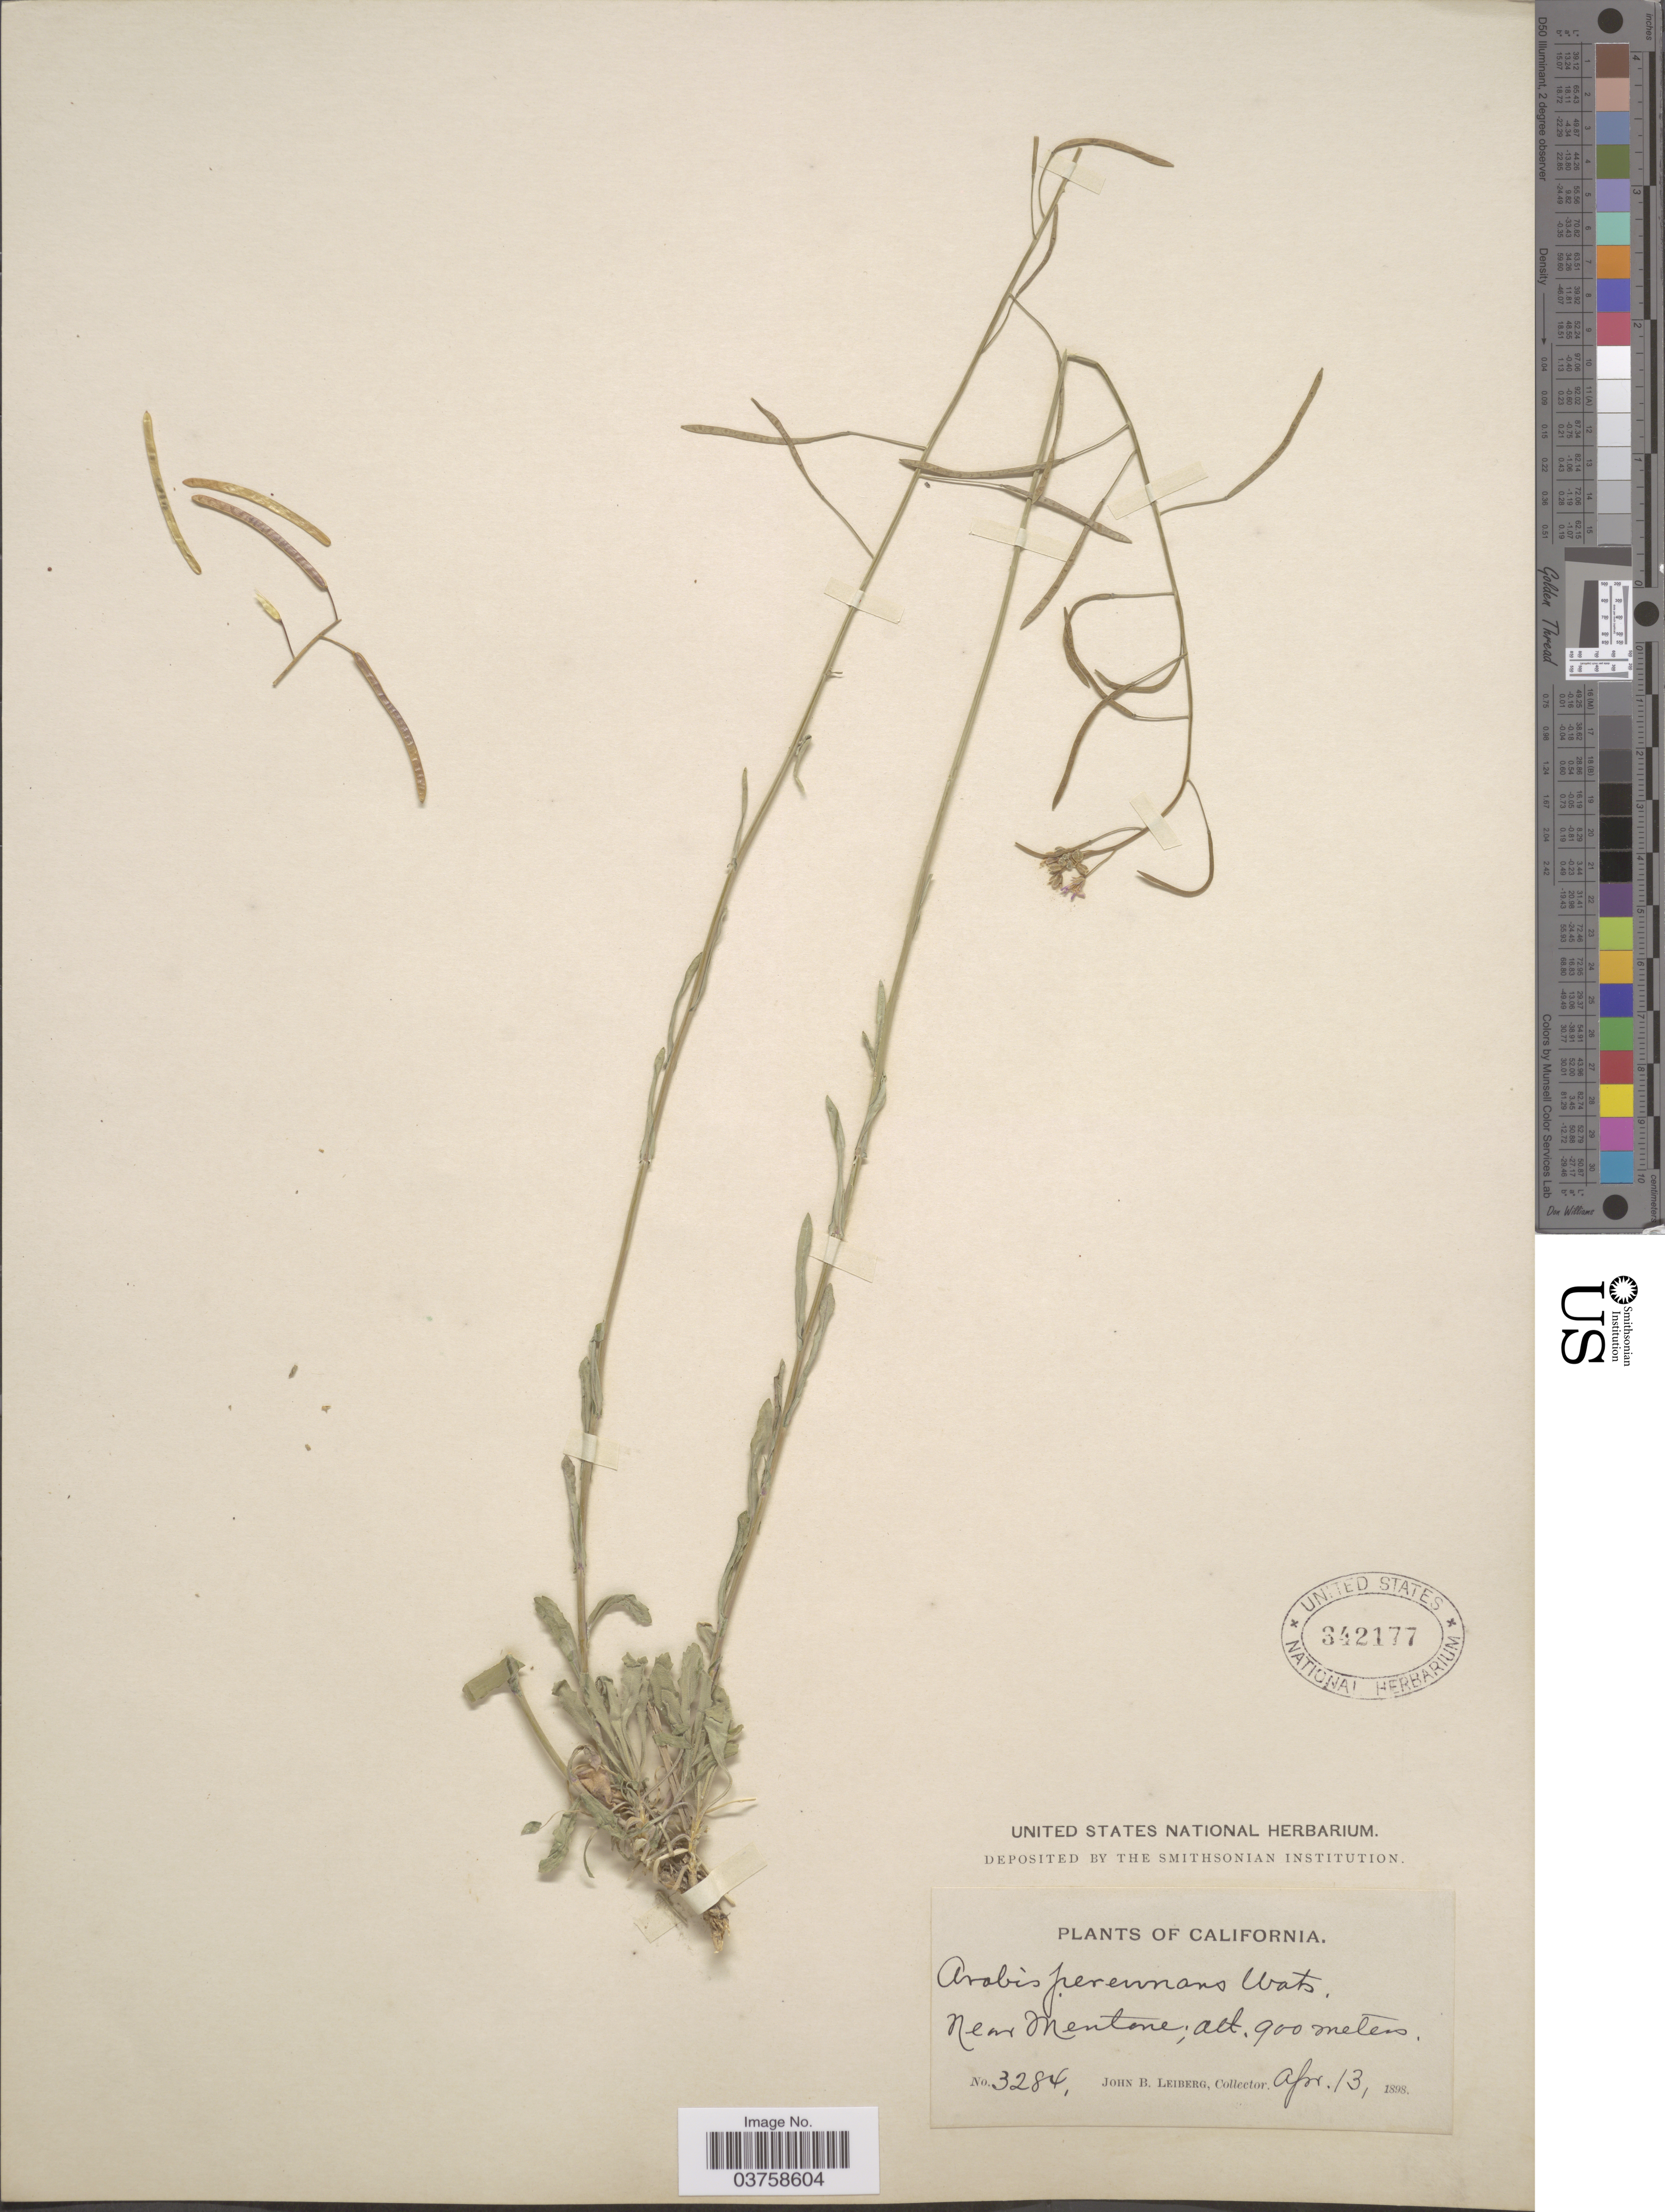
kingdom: Plantae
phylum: Tracheophyta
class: Magnoliopsida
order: Brassicales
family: Brassicaceae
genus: Arabis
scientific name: Arabis perennans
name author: S. Watson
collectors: J. B. Leiberg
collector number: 3284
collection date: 1898-04-13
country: United States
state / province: California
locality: Near Mentone.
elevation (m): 900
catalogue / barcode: US 342177